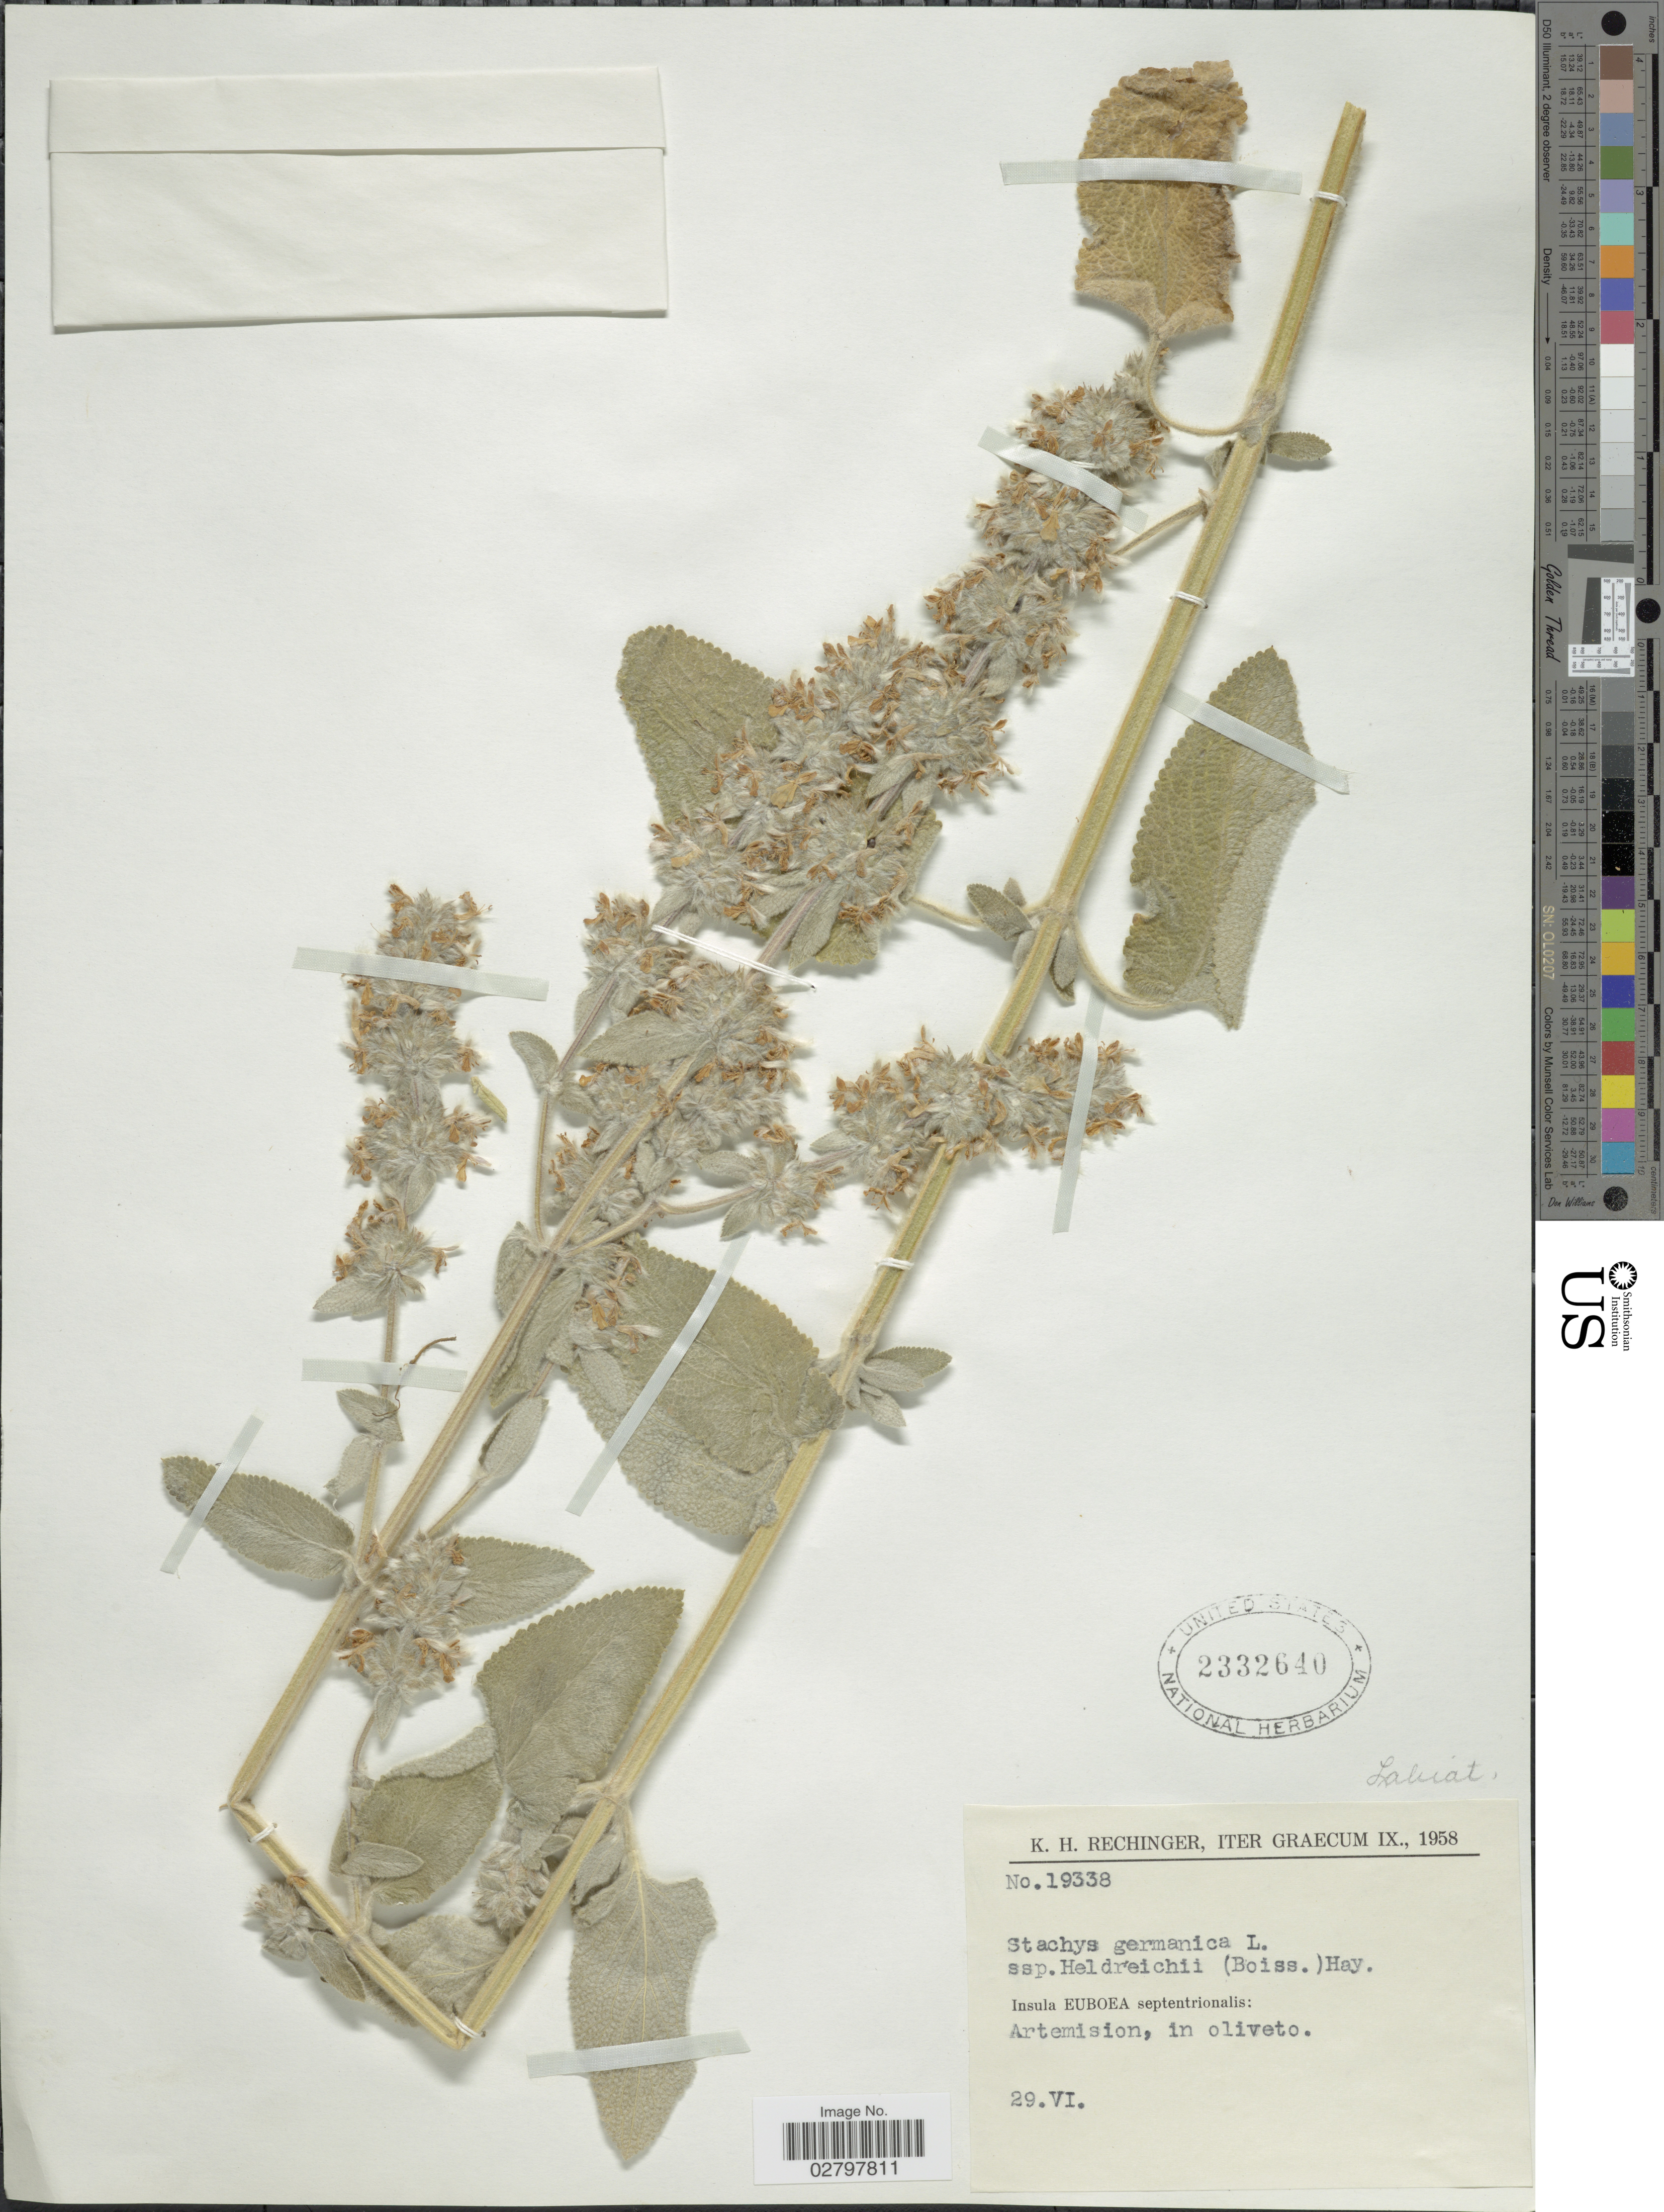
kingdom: Plantae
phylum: Tracheophyta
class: Magnoliopsida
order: Lamiales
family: Lamiaceae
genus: Stachys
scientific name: Stachys germanica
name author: L.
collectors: K. H. Rechinger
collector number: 19338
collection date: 1958-06-29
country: Greece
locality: Insula Euboea septentrionalis: Artemision, in oliveto.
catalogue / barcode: US 2332640